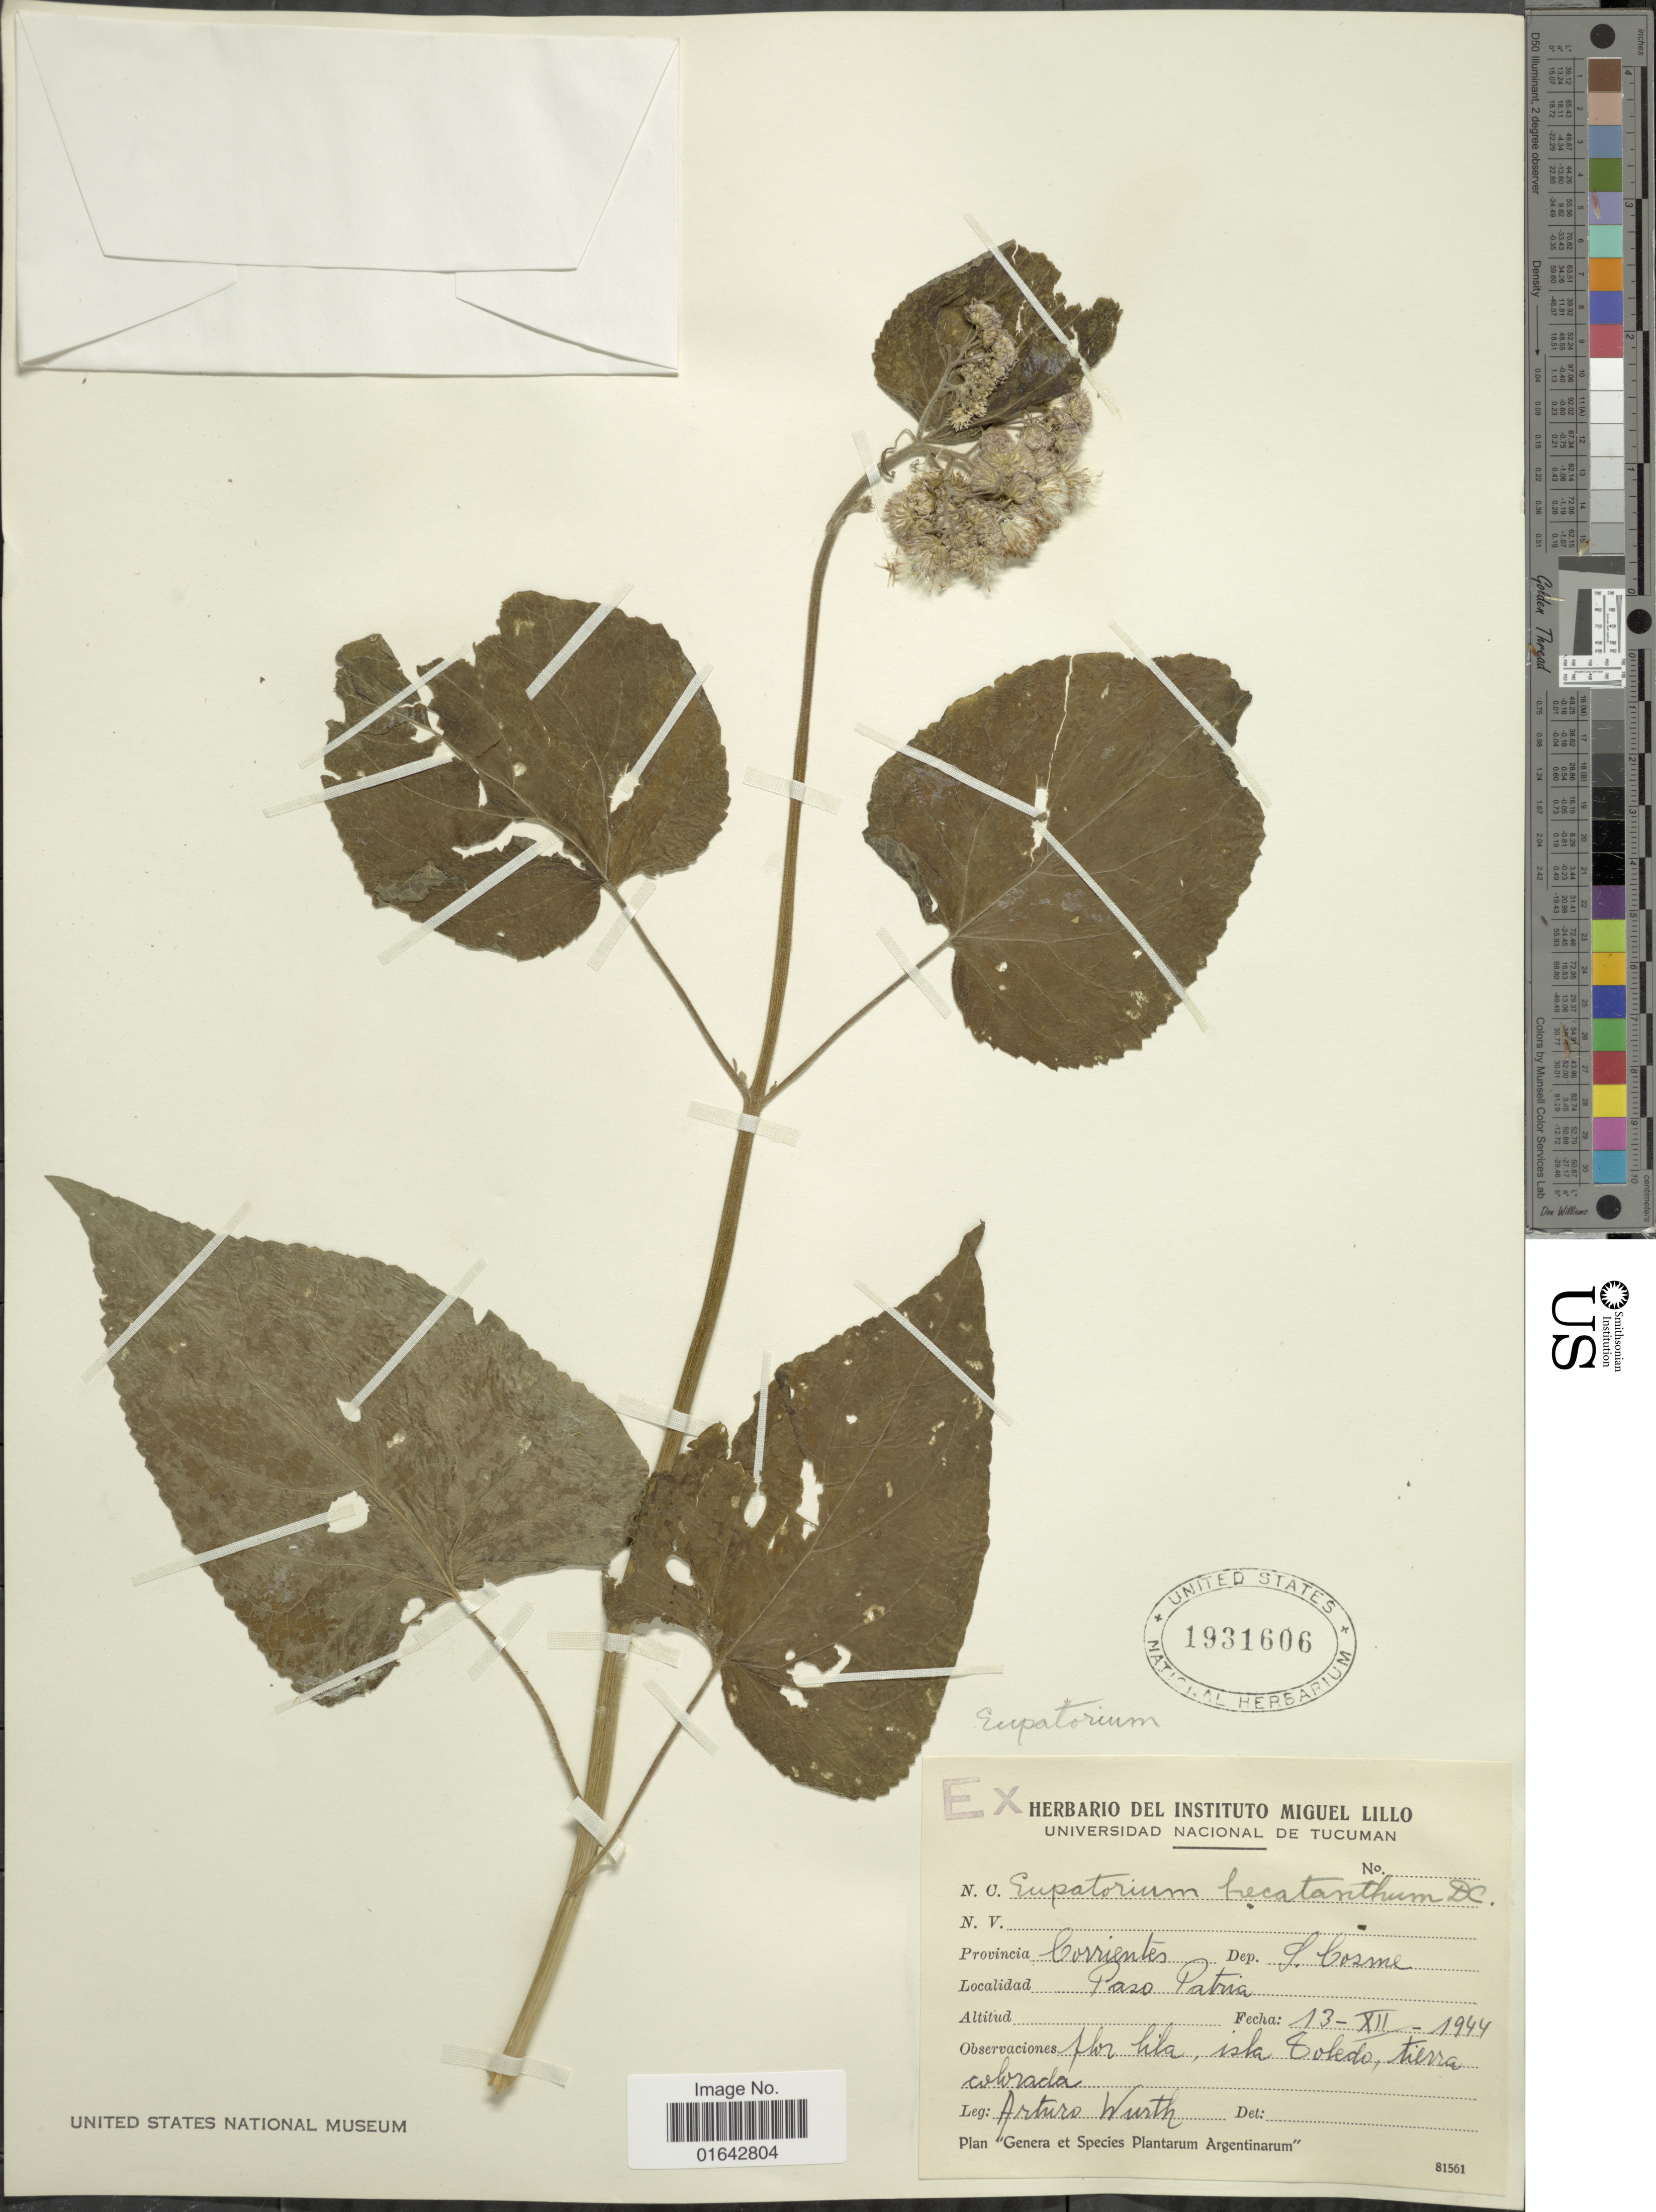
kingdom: Plantae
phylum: Tracheophyta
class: Magnoliopsida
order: Asterales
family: Asteraceae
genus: Urolepis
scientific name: Urolepis hecatantha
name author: (DC.) R.M. King & H. Rob.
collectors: A. Wurth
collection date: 1944-12-13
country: Argentina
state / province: Corrientes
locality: Provincia Corrientes, Dep. S. bosme, Paso Patria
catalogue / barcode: US 1931606